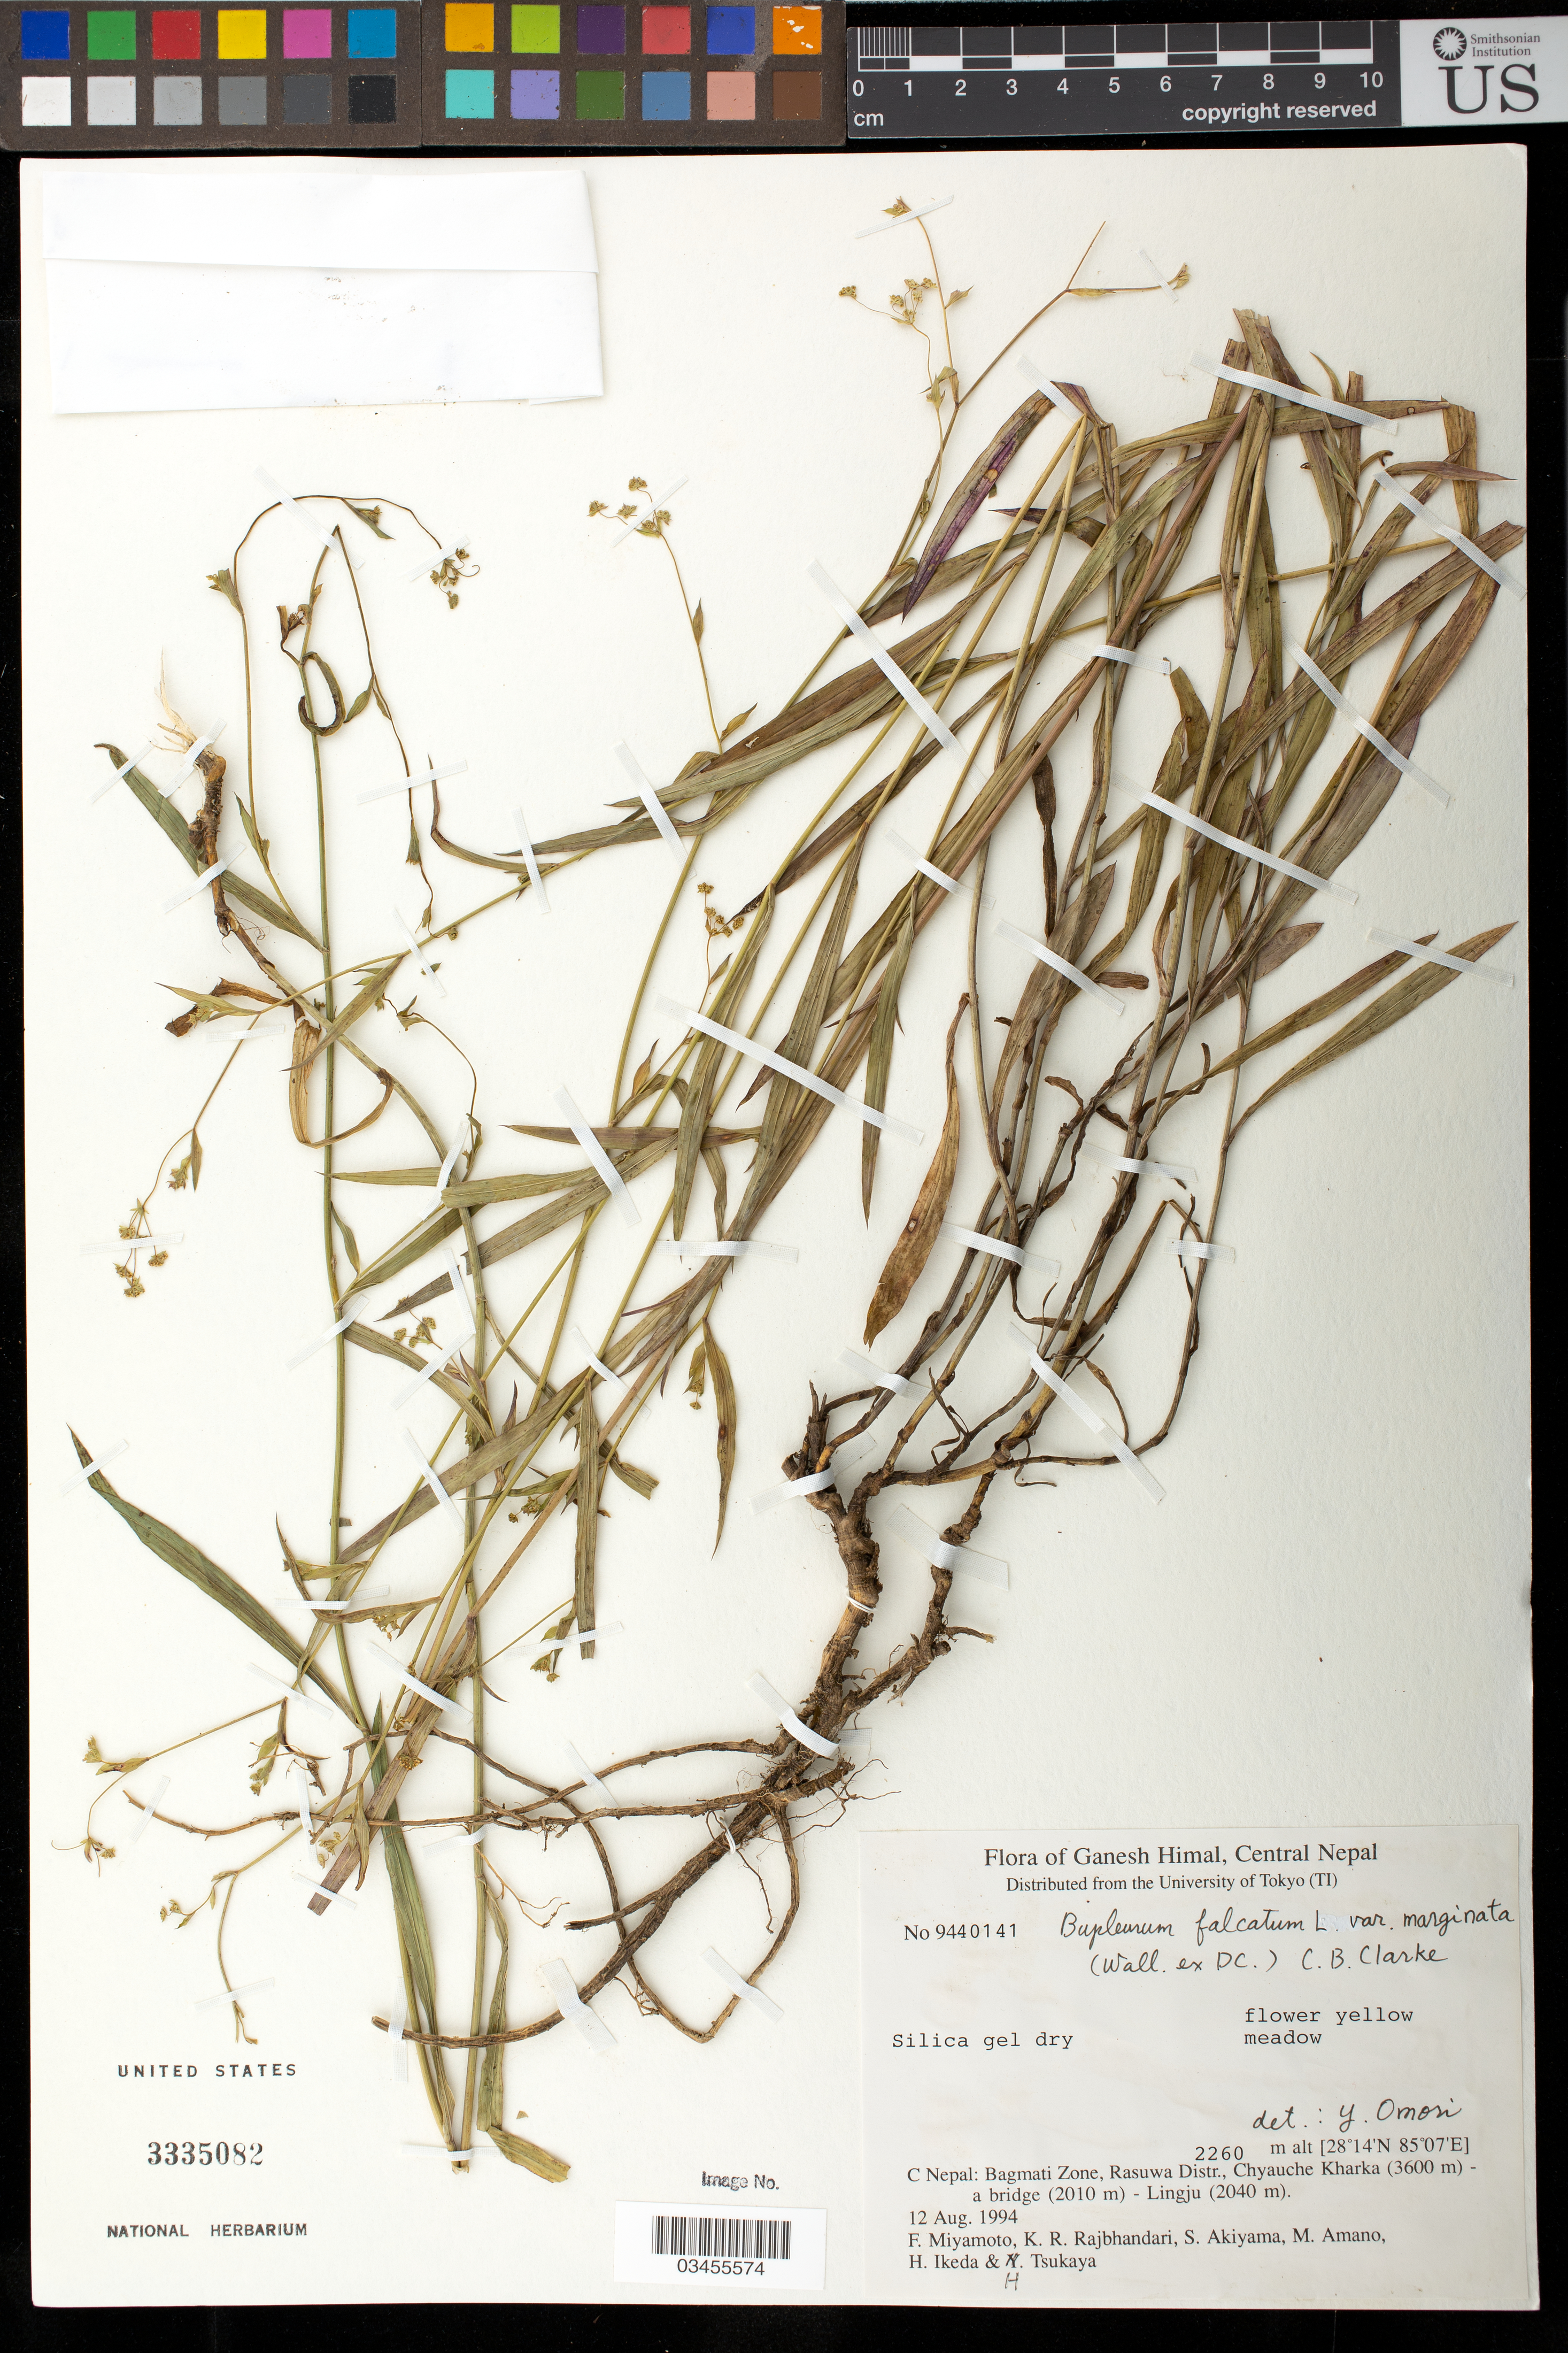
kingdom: Plantae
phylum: Tracheophyta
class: Magnoliopsida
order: Apiales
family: Apiaceae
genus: Bupleurum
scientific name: Bupleurum falcatum var. marginata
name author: (Wall. ex DC.) C.B. Clarke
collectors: F. Miyamoto, K. Rajbhandari, Shinobu Akiyama, M. Amano & et al.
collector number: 9440141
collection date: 1994-08-12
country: Nepal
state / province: Bagmati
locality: Ganesh Himal, Central Nepal, Bagmati Zone, Rasuwa Distr., Chyauche Kharka - a bridge - Lingju.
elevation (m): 2260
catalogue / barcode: US 3335082